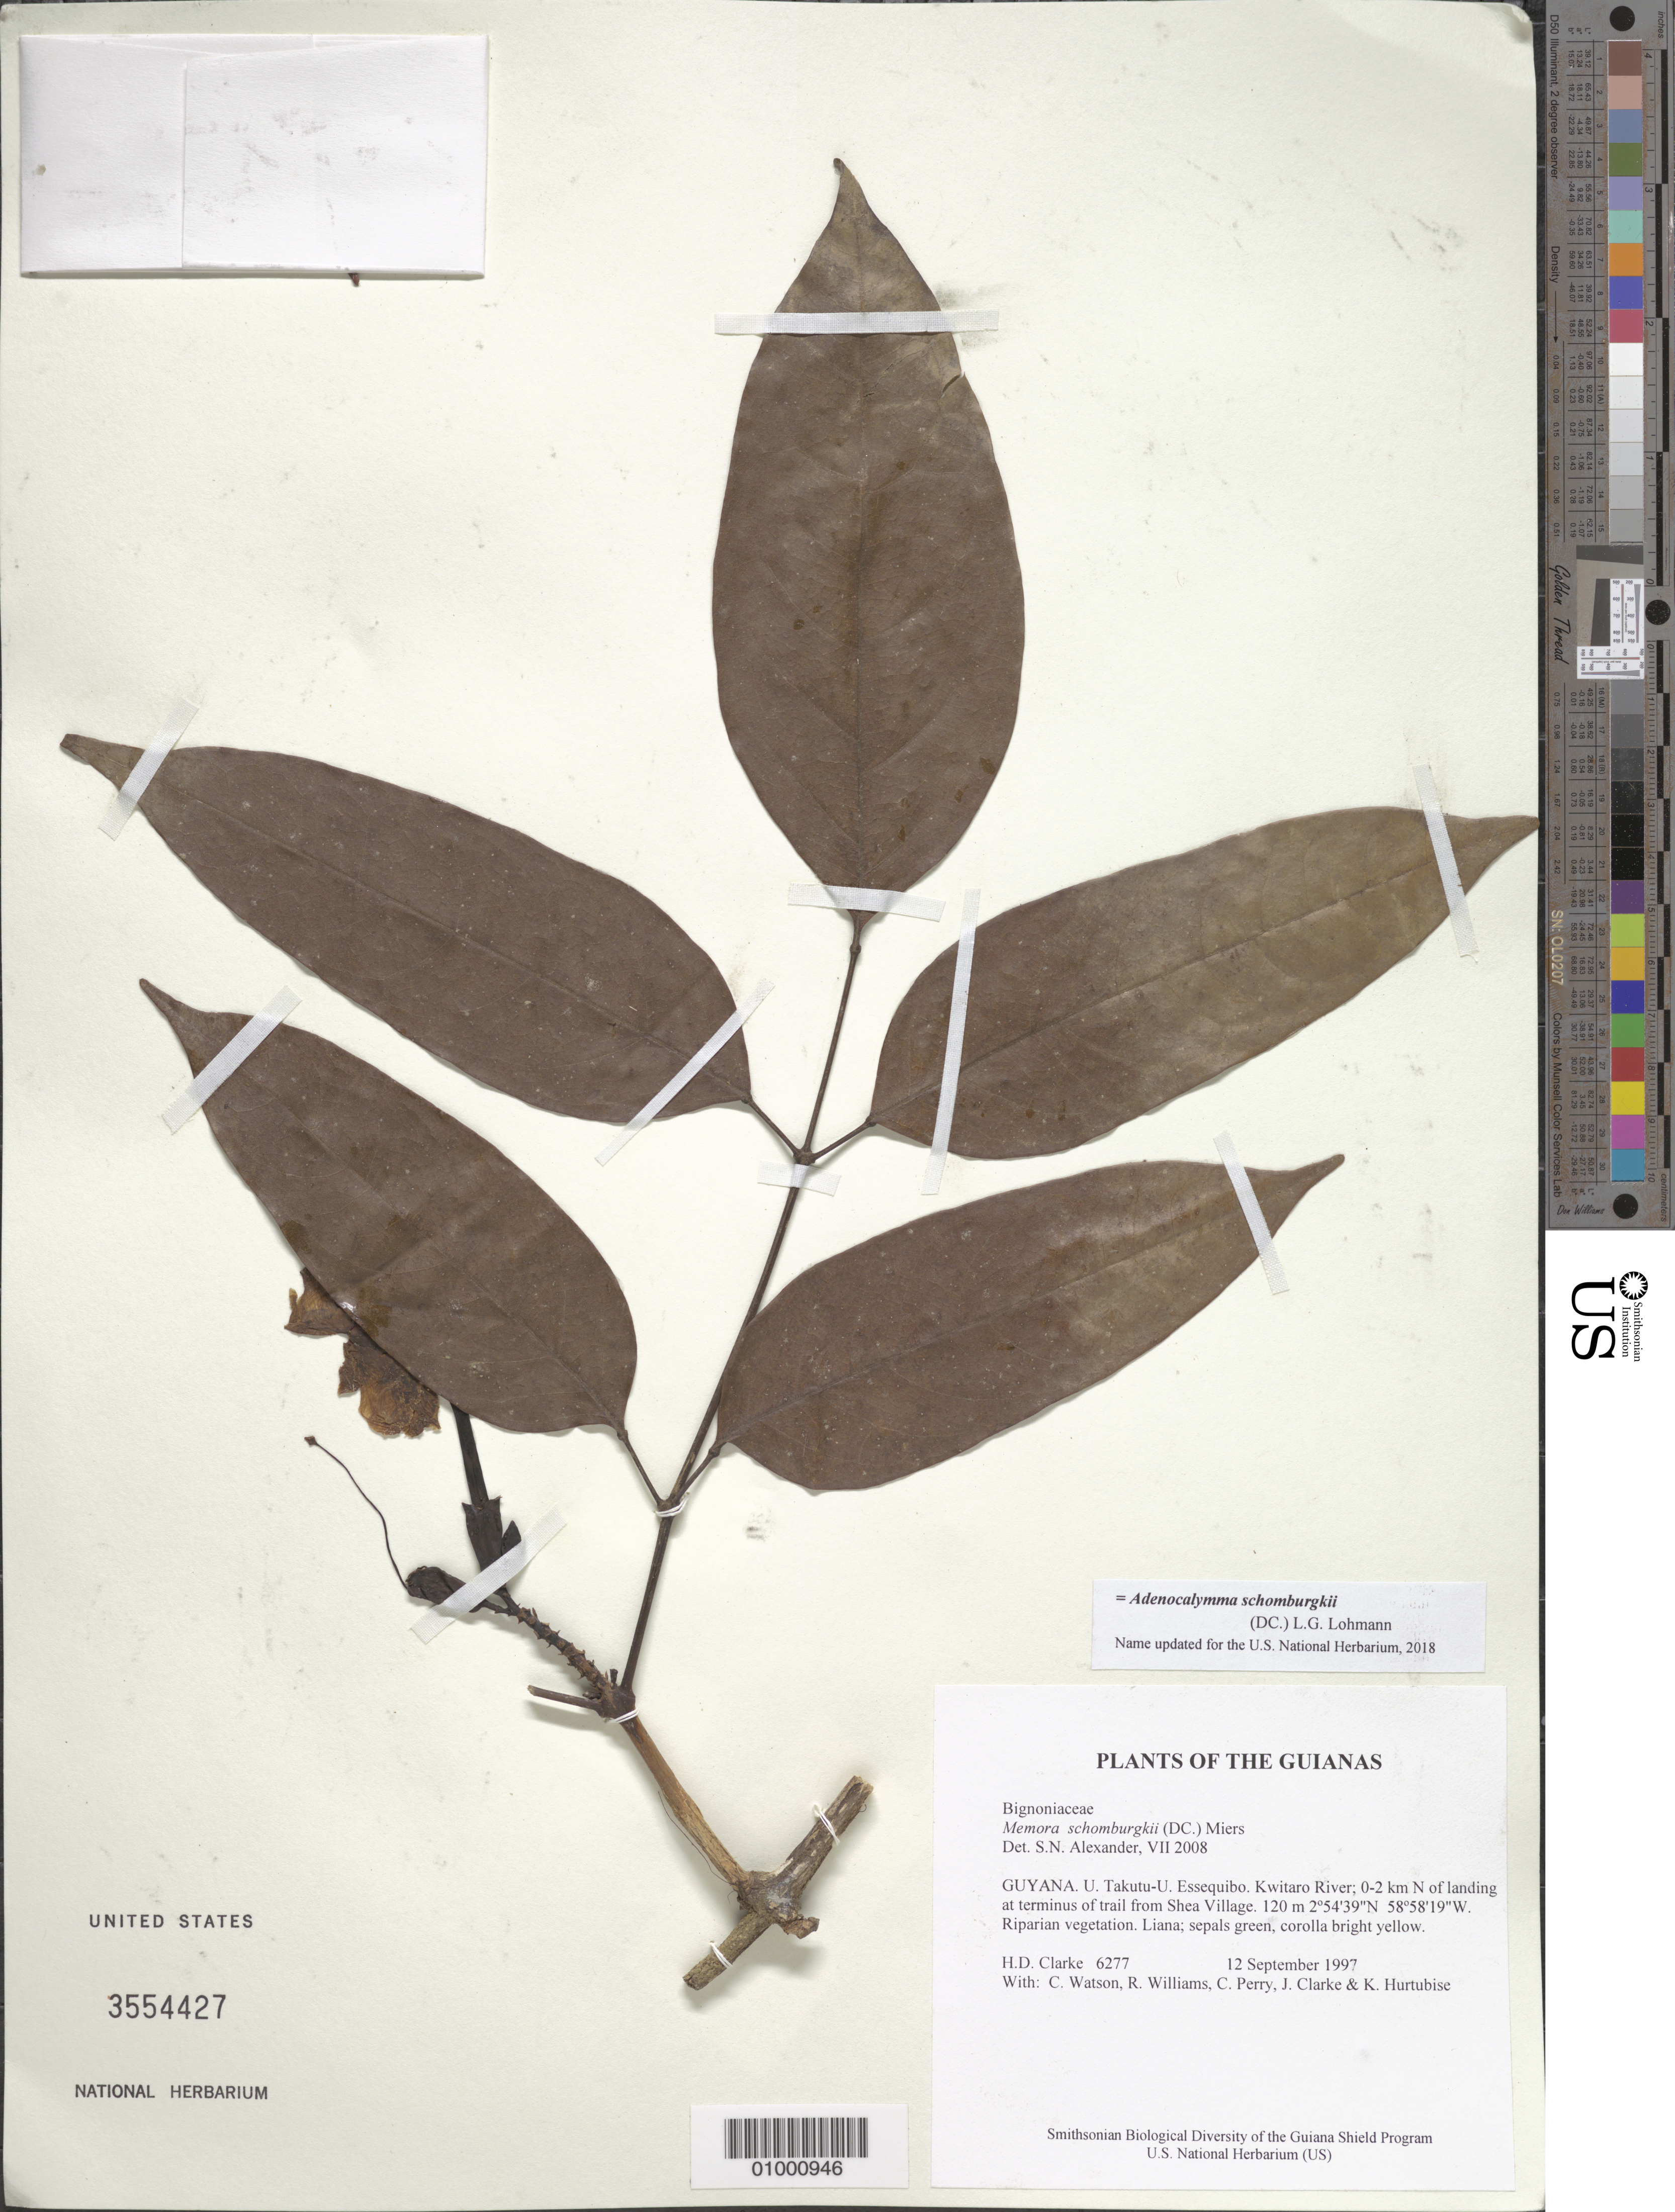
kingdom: Plantae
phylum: Tracheophyta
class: Magnoliopsida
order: Lamiales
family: Bignoniaceae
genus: Adenocalymma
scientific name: Adenocalymma schomburgkii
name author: (DC.) L.G. Lohmann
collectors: H. D. Clarke, C. Watson, R. Williams, C. Perry, J. Clarke & K. Hurtubise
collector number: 6277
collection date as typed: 12 September 1997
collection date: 1997-09-12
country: Guyana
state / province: U. Takutu-U. Essequibo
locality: Kwitaro River; 0-2 km N of landing at terminus of trail from Shea Village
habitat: Riparian vegetation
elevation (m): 120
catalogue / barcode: US 3554427